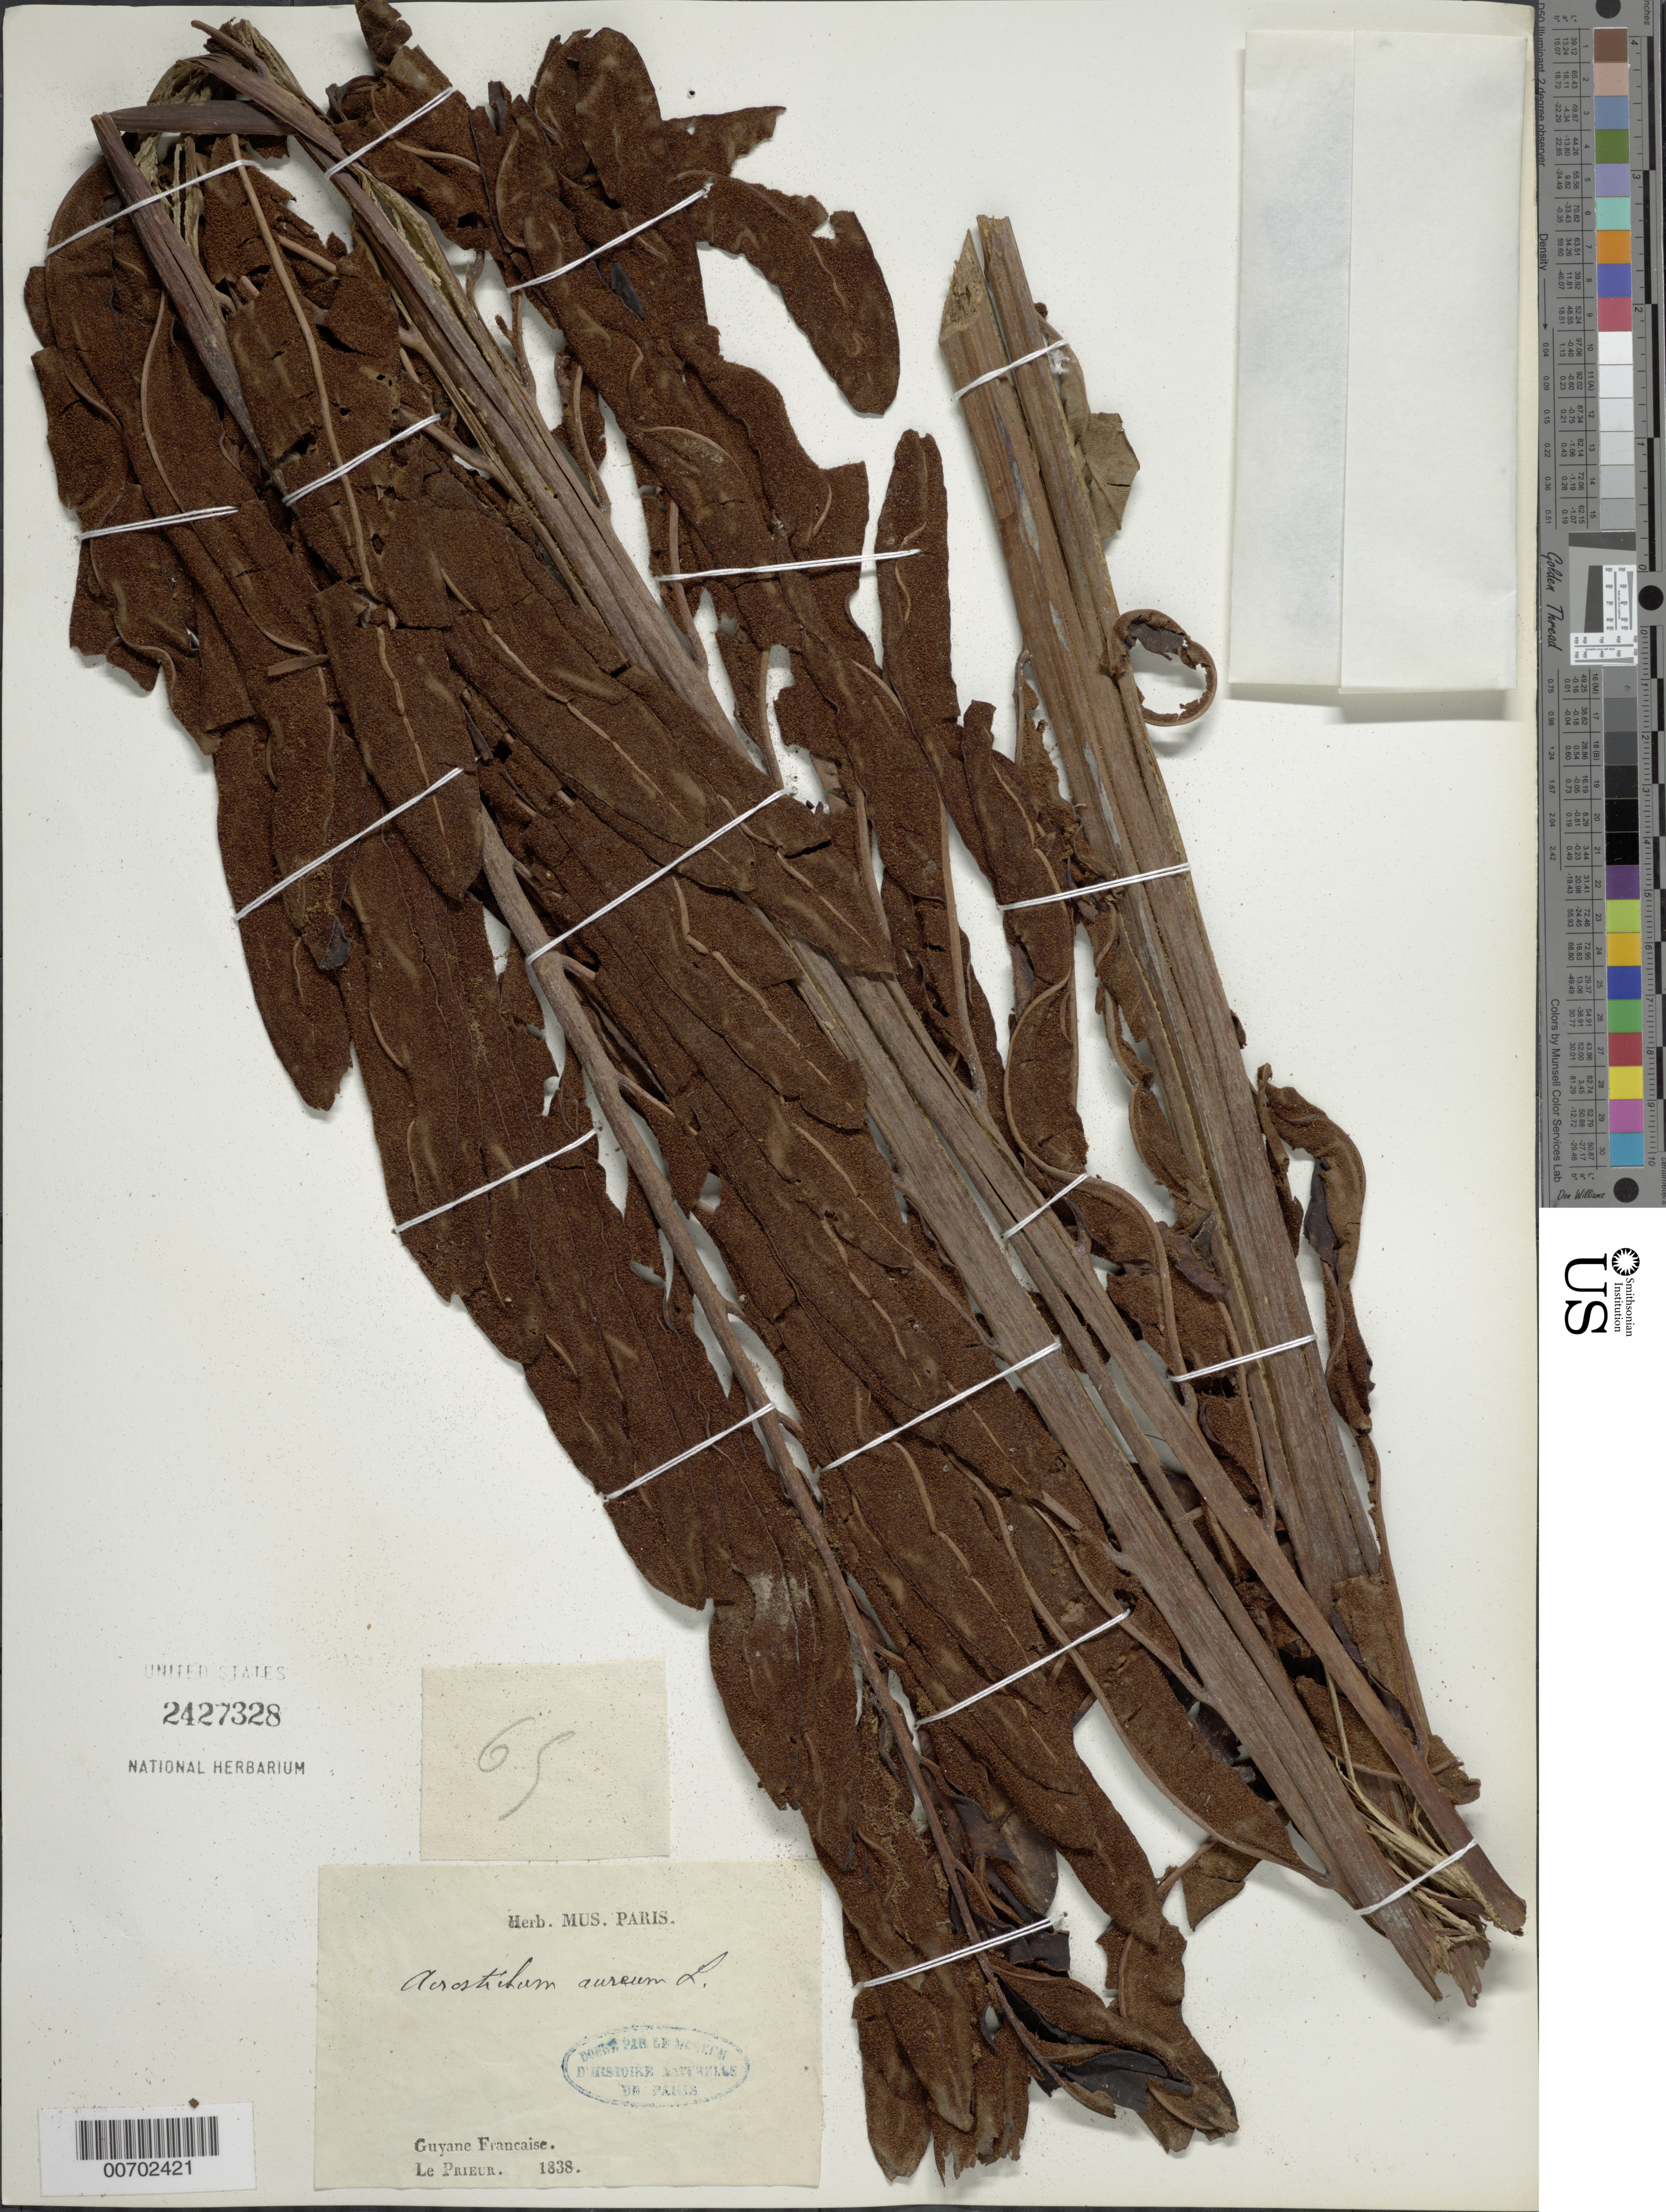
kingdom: Plantae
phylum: Tracheophyta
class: Polypodiopsida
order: Polypodiales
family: Pteridaceae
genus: Acrostichum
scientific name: Acrostichum aureum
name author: L.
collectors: F. M. R. Leprieur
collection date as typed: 1838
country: French Guiana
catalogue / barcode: US 2427328